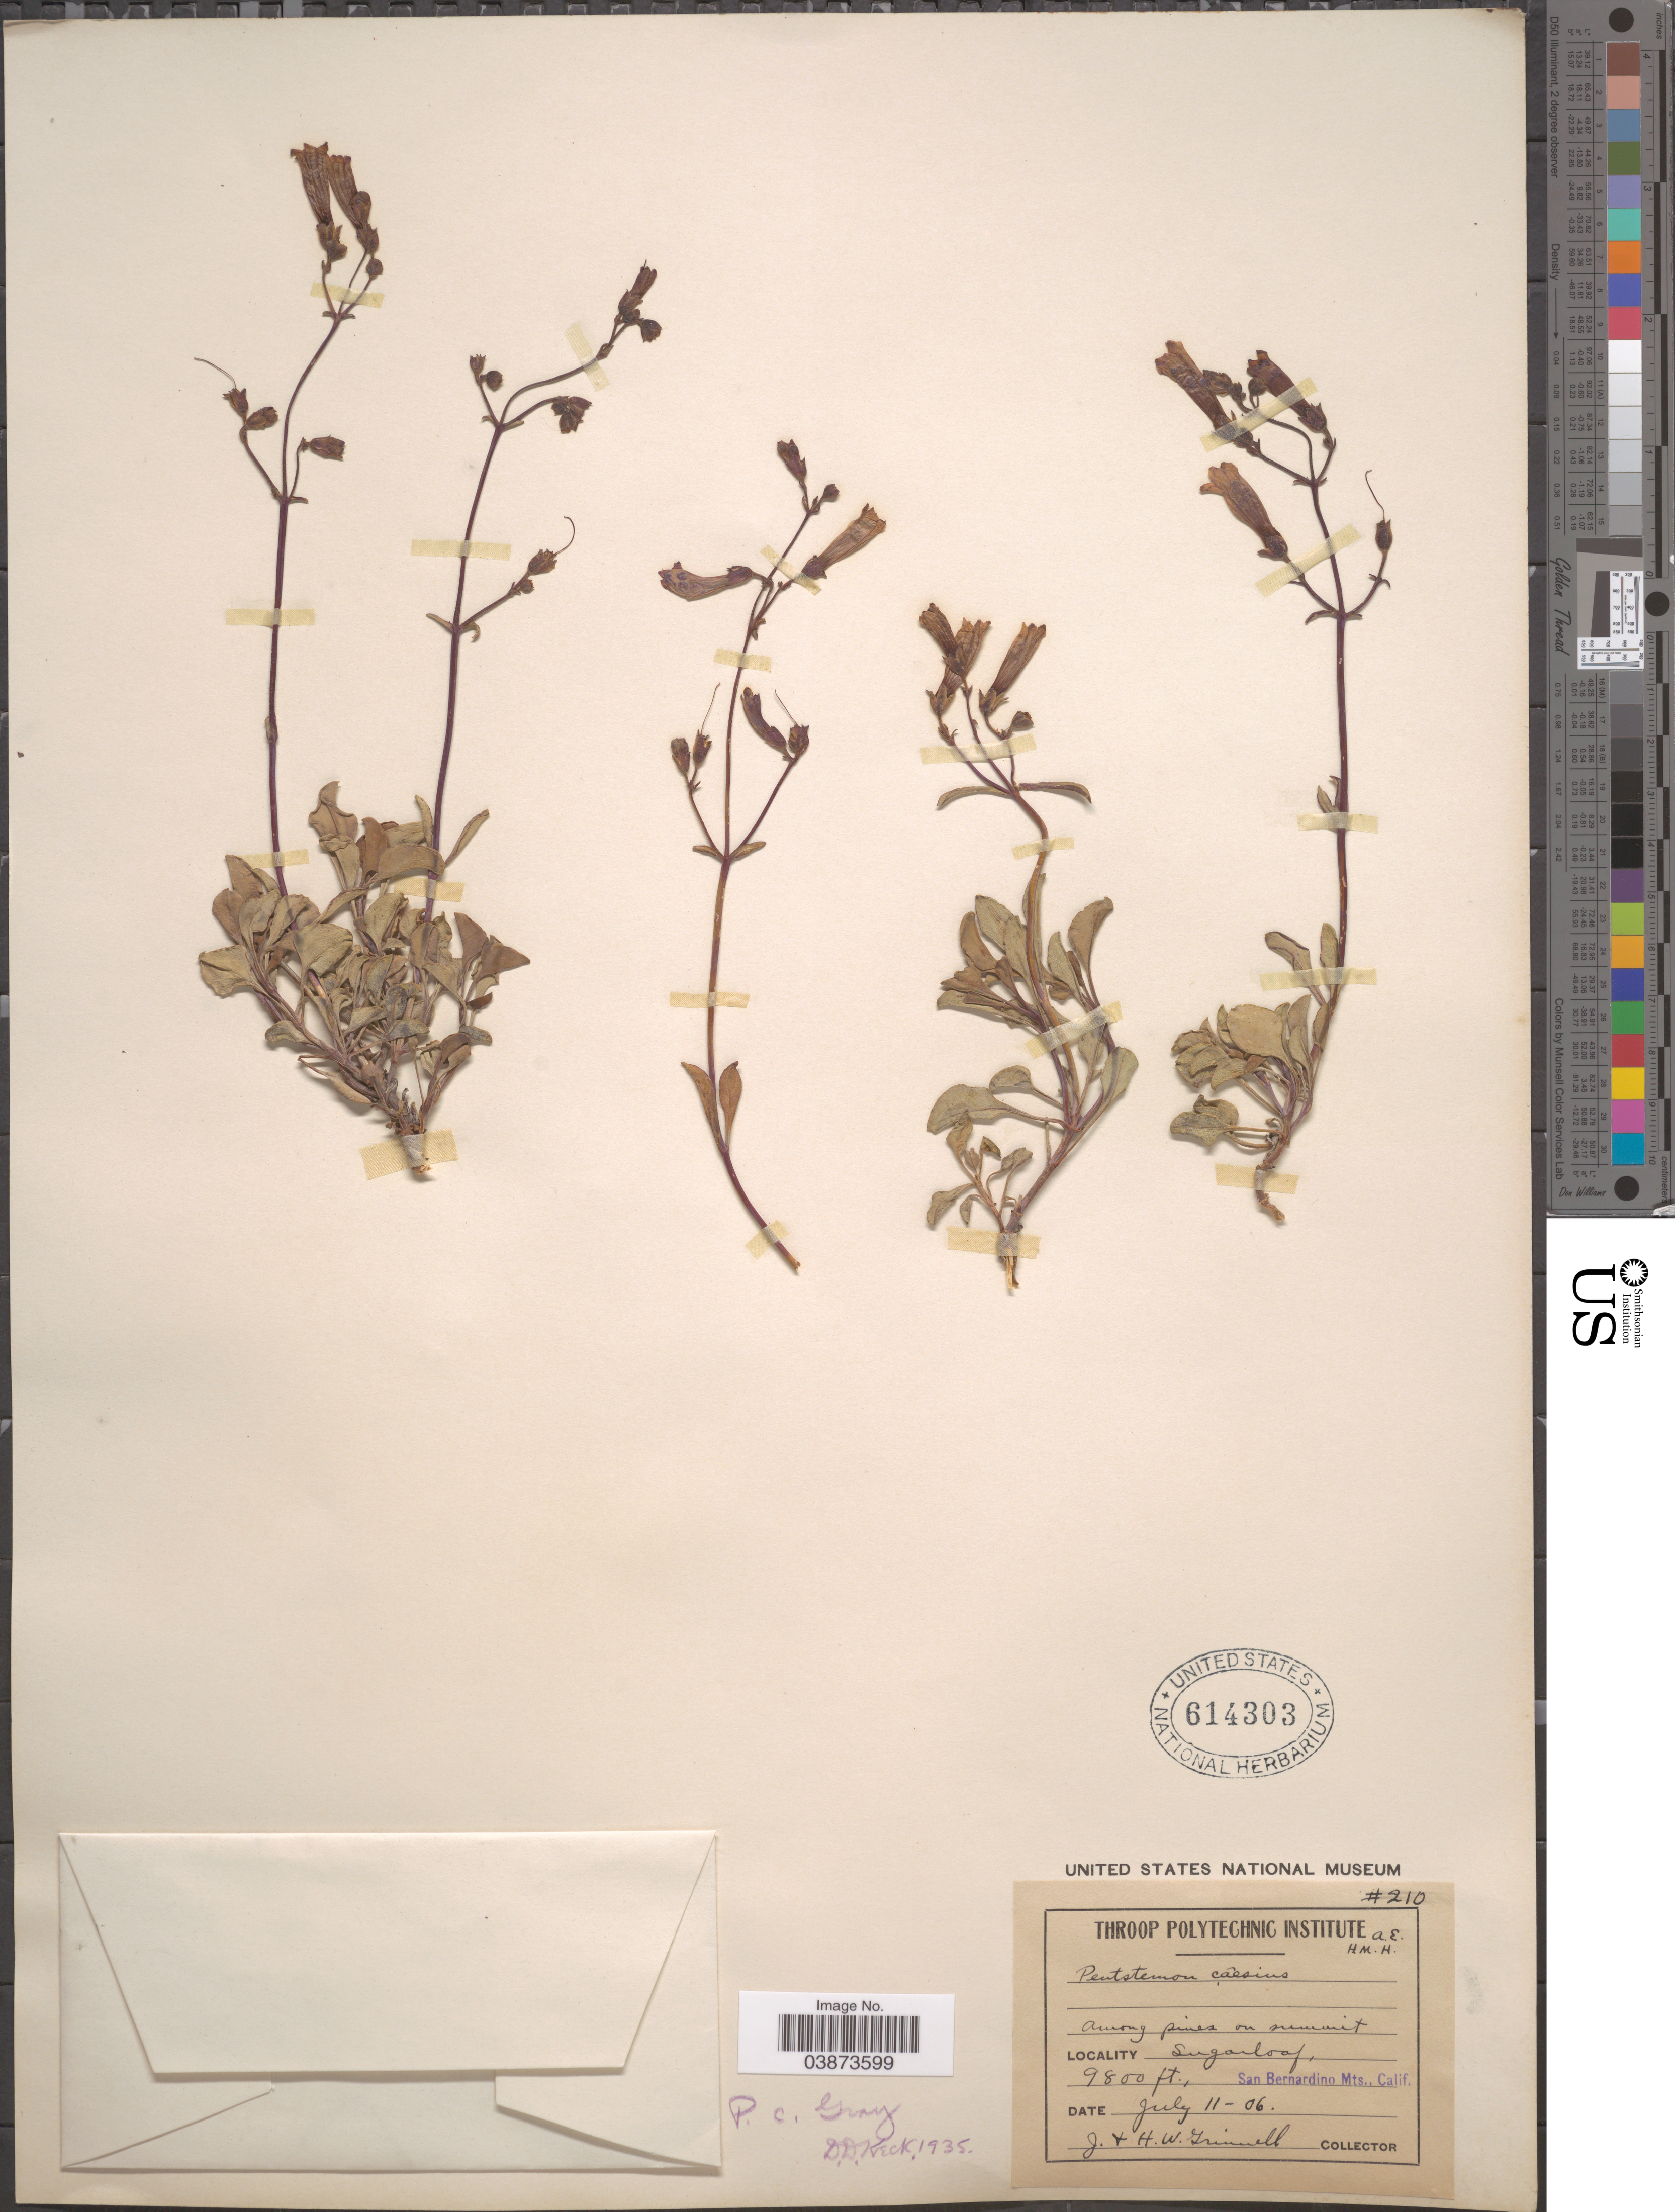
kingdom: Plantae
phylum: Tracheophyta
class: Magnoliopsida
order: Lamiales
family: Plantaginaceae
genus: Penstemon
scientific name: Penstemon caesius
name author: A. Gray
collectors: J. Grinnell & H. Grinnell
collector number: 210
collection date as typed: Transcribed d/m/y: 11/7/6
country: United States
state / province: California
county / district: San Bernardino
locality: Sugarloaf, San Bernardino Mts.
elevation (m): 2987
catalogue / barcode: US 614303